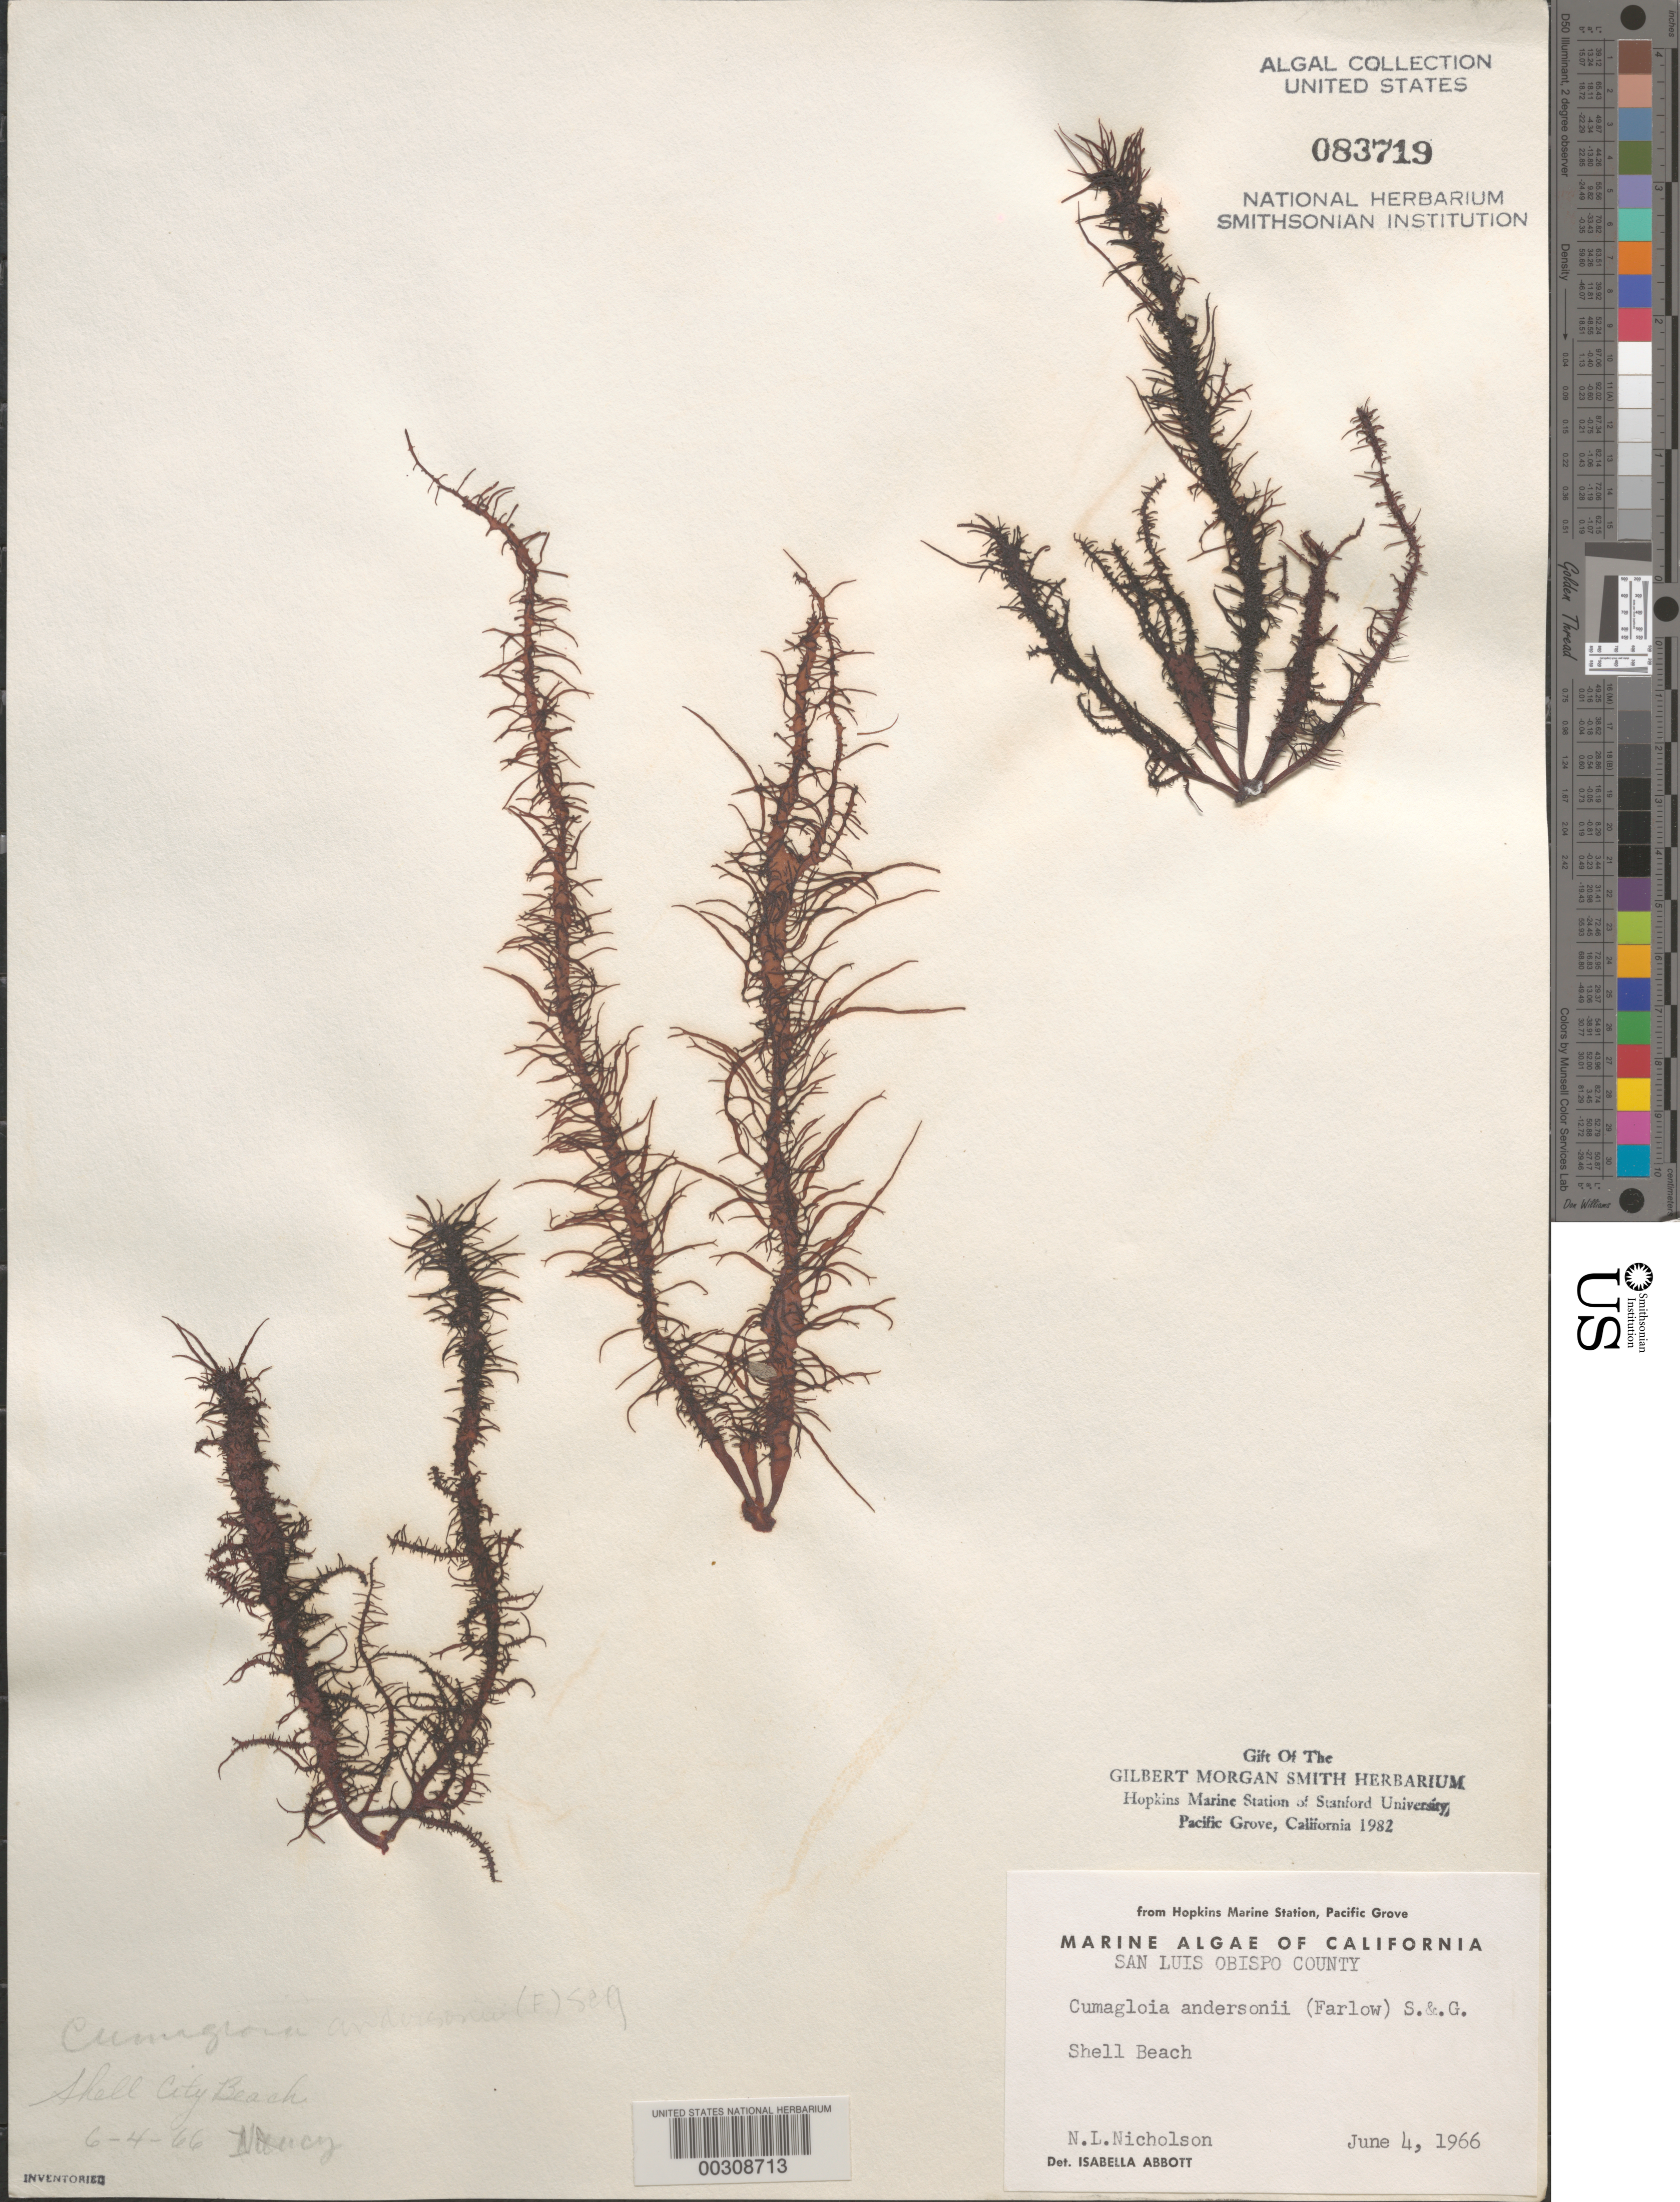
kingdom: Plantae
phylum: Rhodophyta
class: Florideophyceae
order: Nemaliales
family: Liagoraceae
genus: Cumagloia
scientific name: Cumagloia andersonii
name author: (Farl.) Setch. & N.L. Gardner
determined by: Abbott, Isabella A.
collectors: N. Nicholson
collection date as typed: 04 Jun 1966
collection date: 1966-06-04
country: United States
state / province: California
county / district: San Luis Obispo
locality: Shell Beach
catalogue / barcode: US 83719